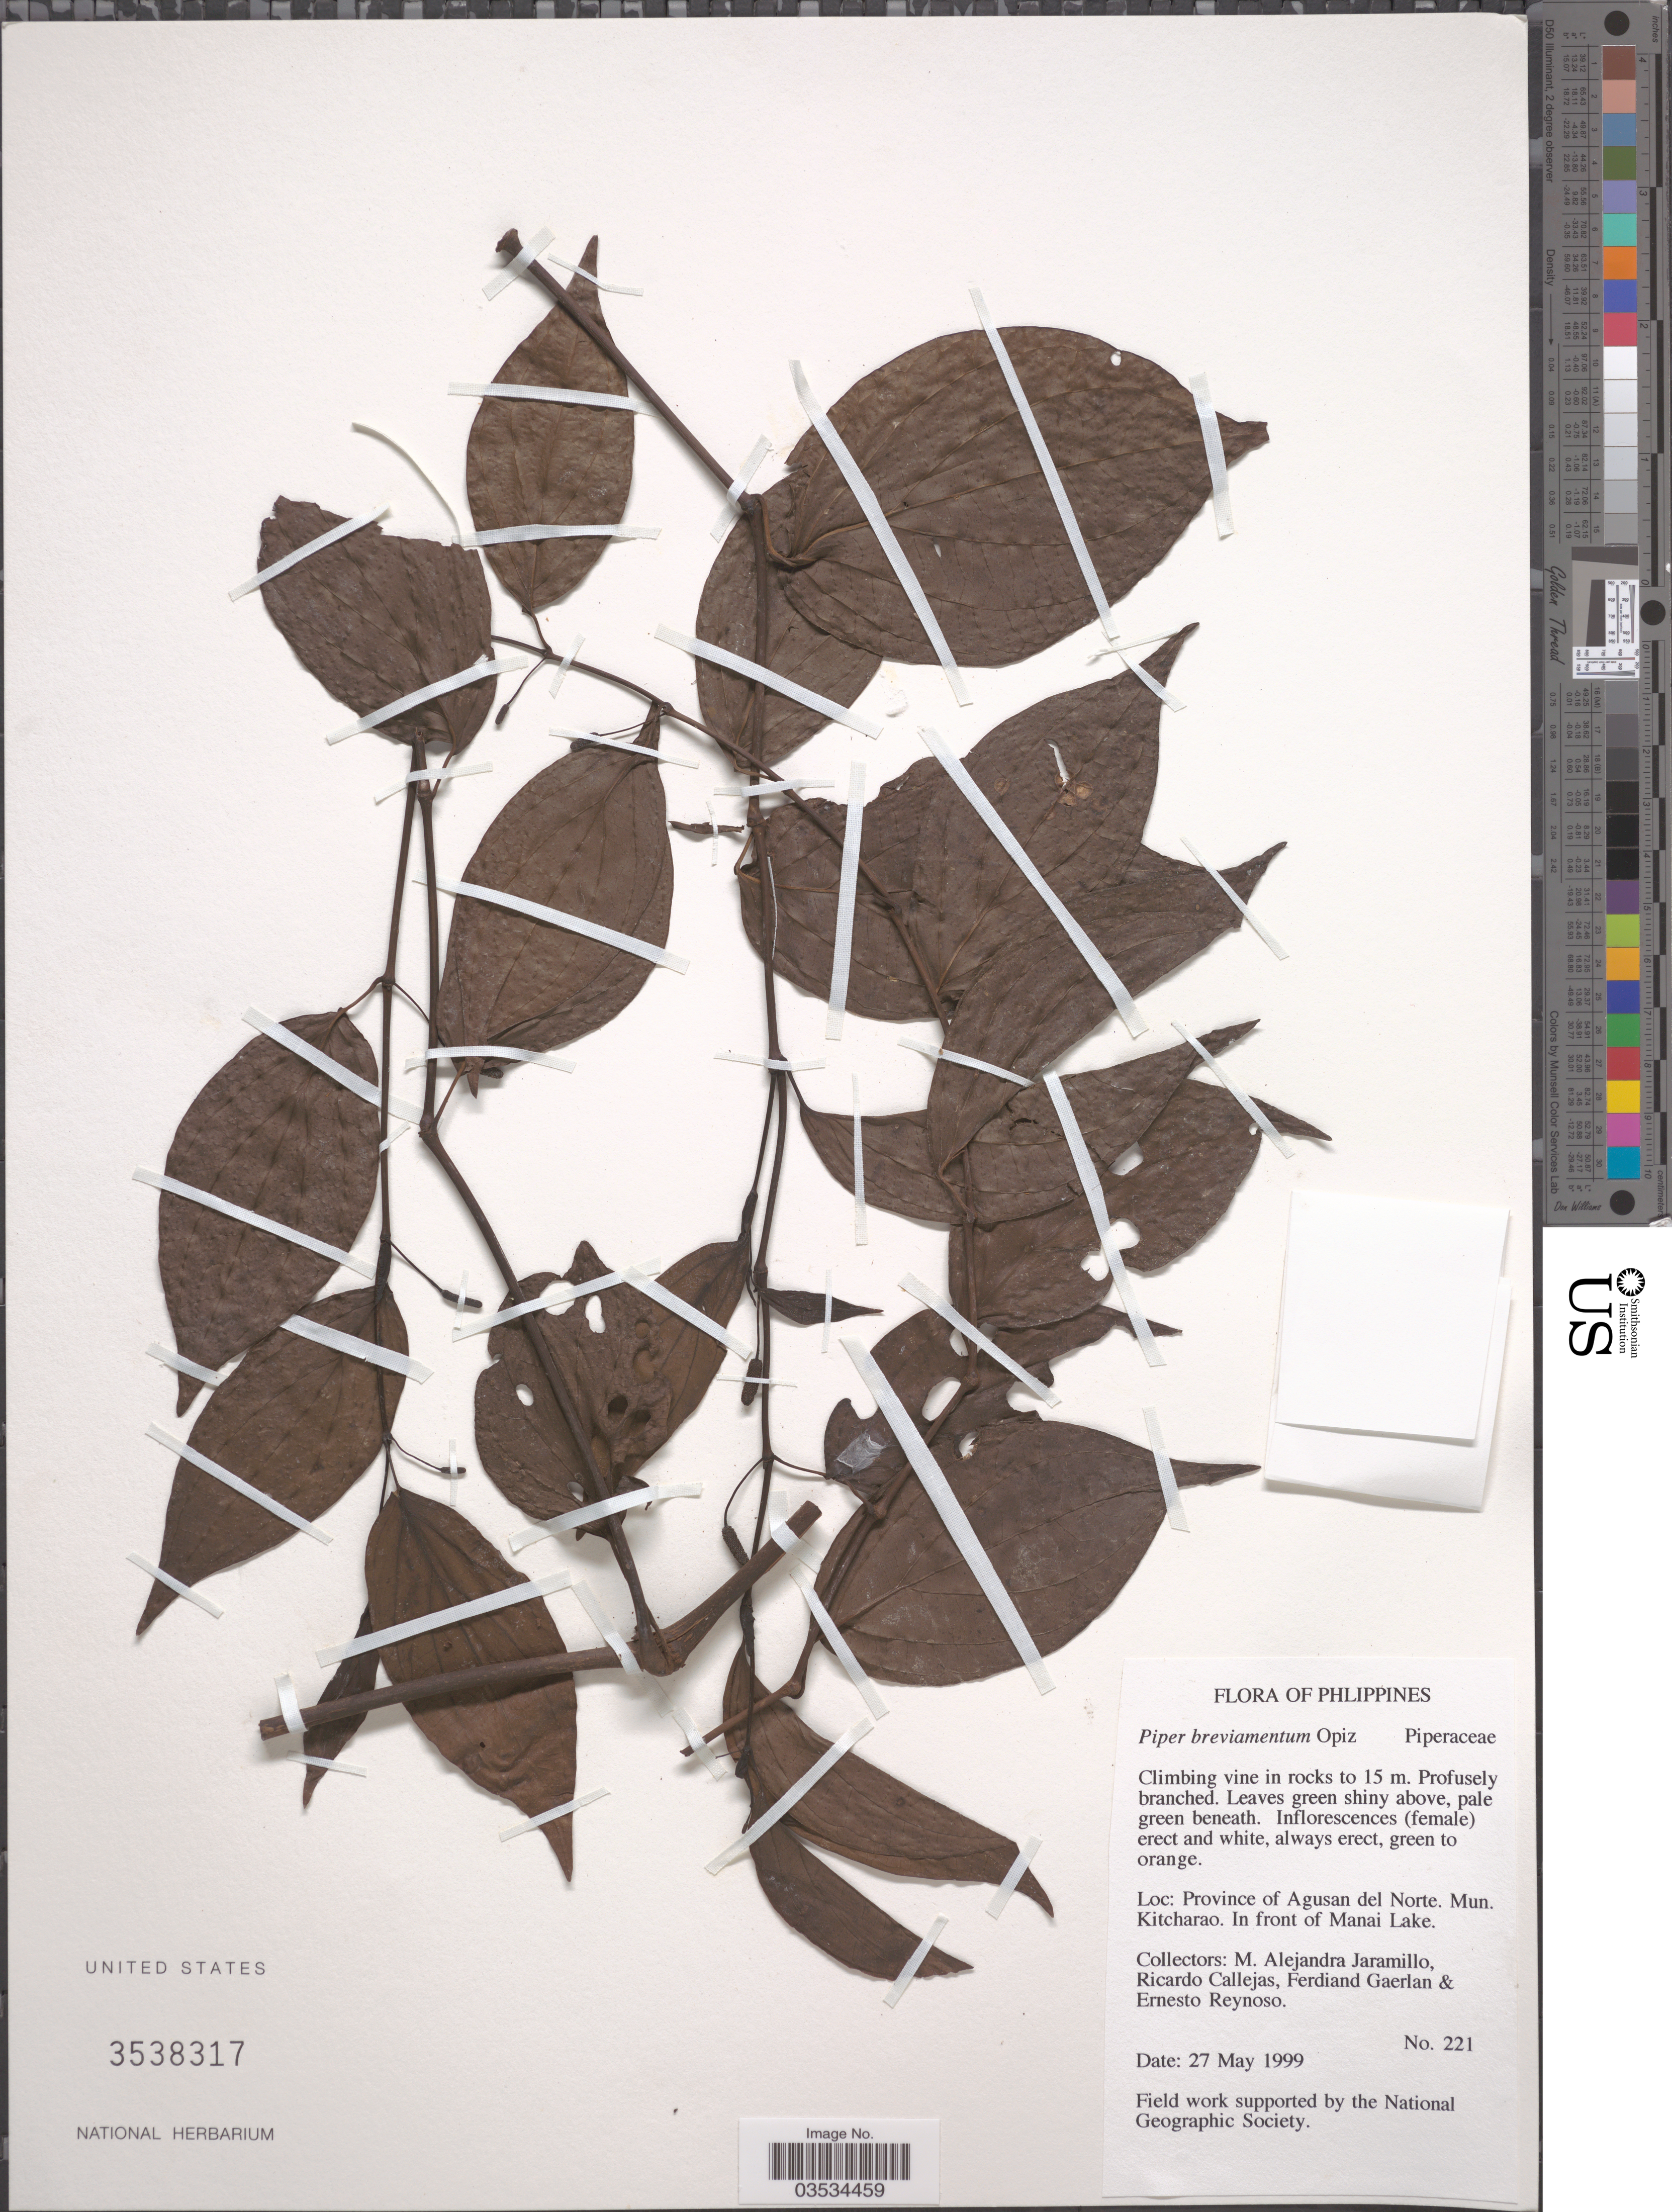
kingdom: Plantae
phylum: Tracheophyta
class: Magnoliopsida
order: Piperales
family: Piperaceae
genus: Piper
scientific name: Piper breviamentum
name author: C. DC.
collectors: M. A. Jaramillo, R. Callejas, F. Gaerlan & E. Reynoso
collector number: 221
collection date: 1999-05-27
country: Philippines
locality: Province of Agusan del Norte. Mun. Kitcharao. In front of Manai Lake.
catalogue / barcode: US 3538317